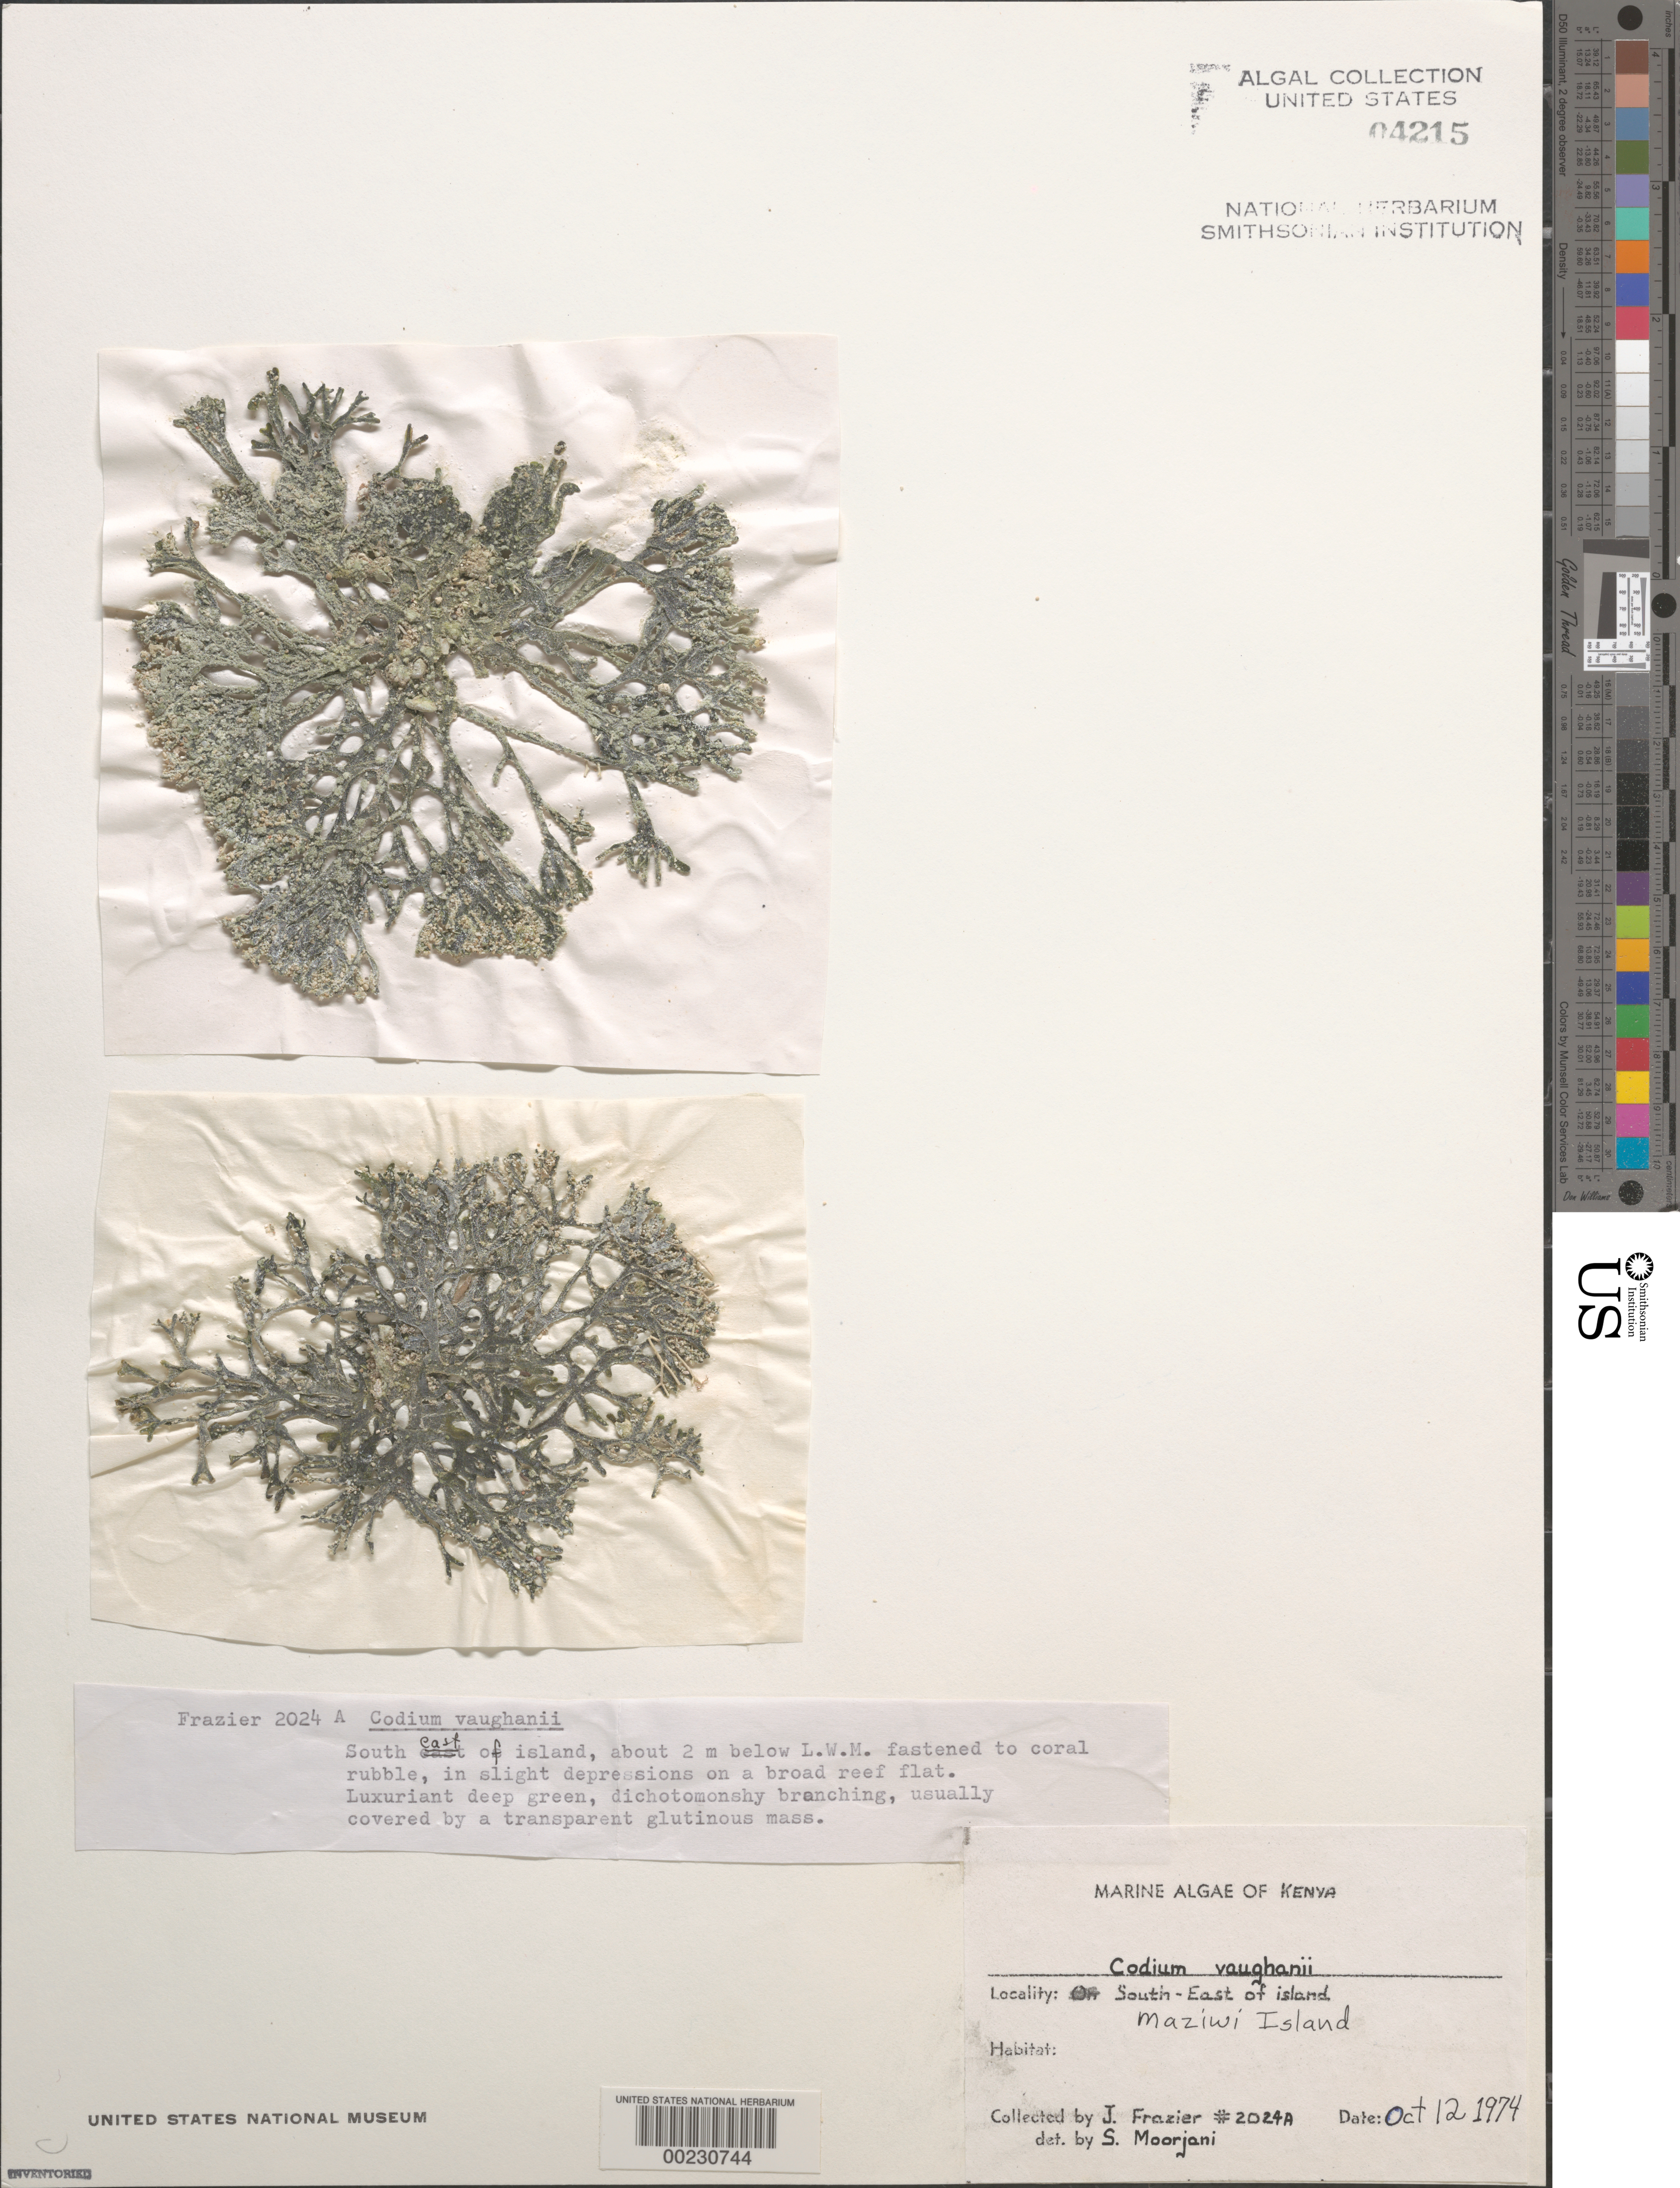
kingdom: Plantae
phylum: Chlorophyta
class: Ulvophyceae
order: Bryopsidales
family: Codiaceae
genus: Codium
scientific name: Codium prostratum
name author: Levring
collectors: J. Frazier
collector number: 2024a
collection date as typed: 12 Oct 1974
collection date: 1974-10-12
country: Tanzania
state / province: Tanga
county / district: Pangani District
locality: Southeast of Maziwi Island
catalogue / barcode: US 4215